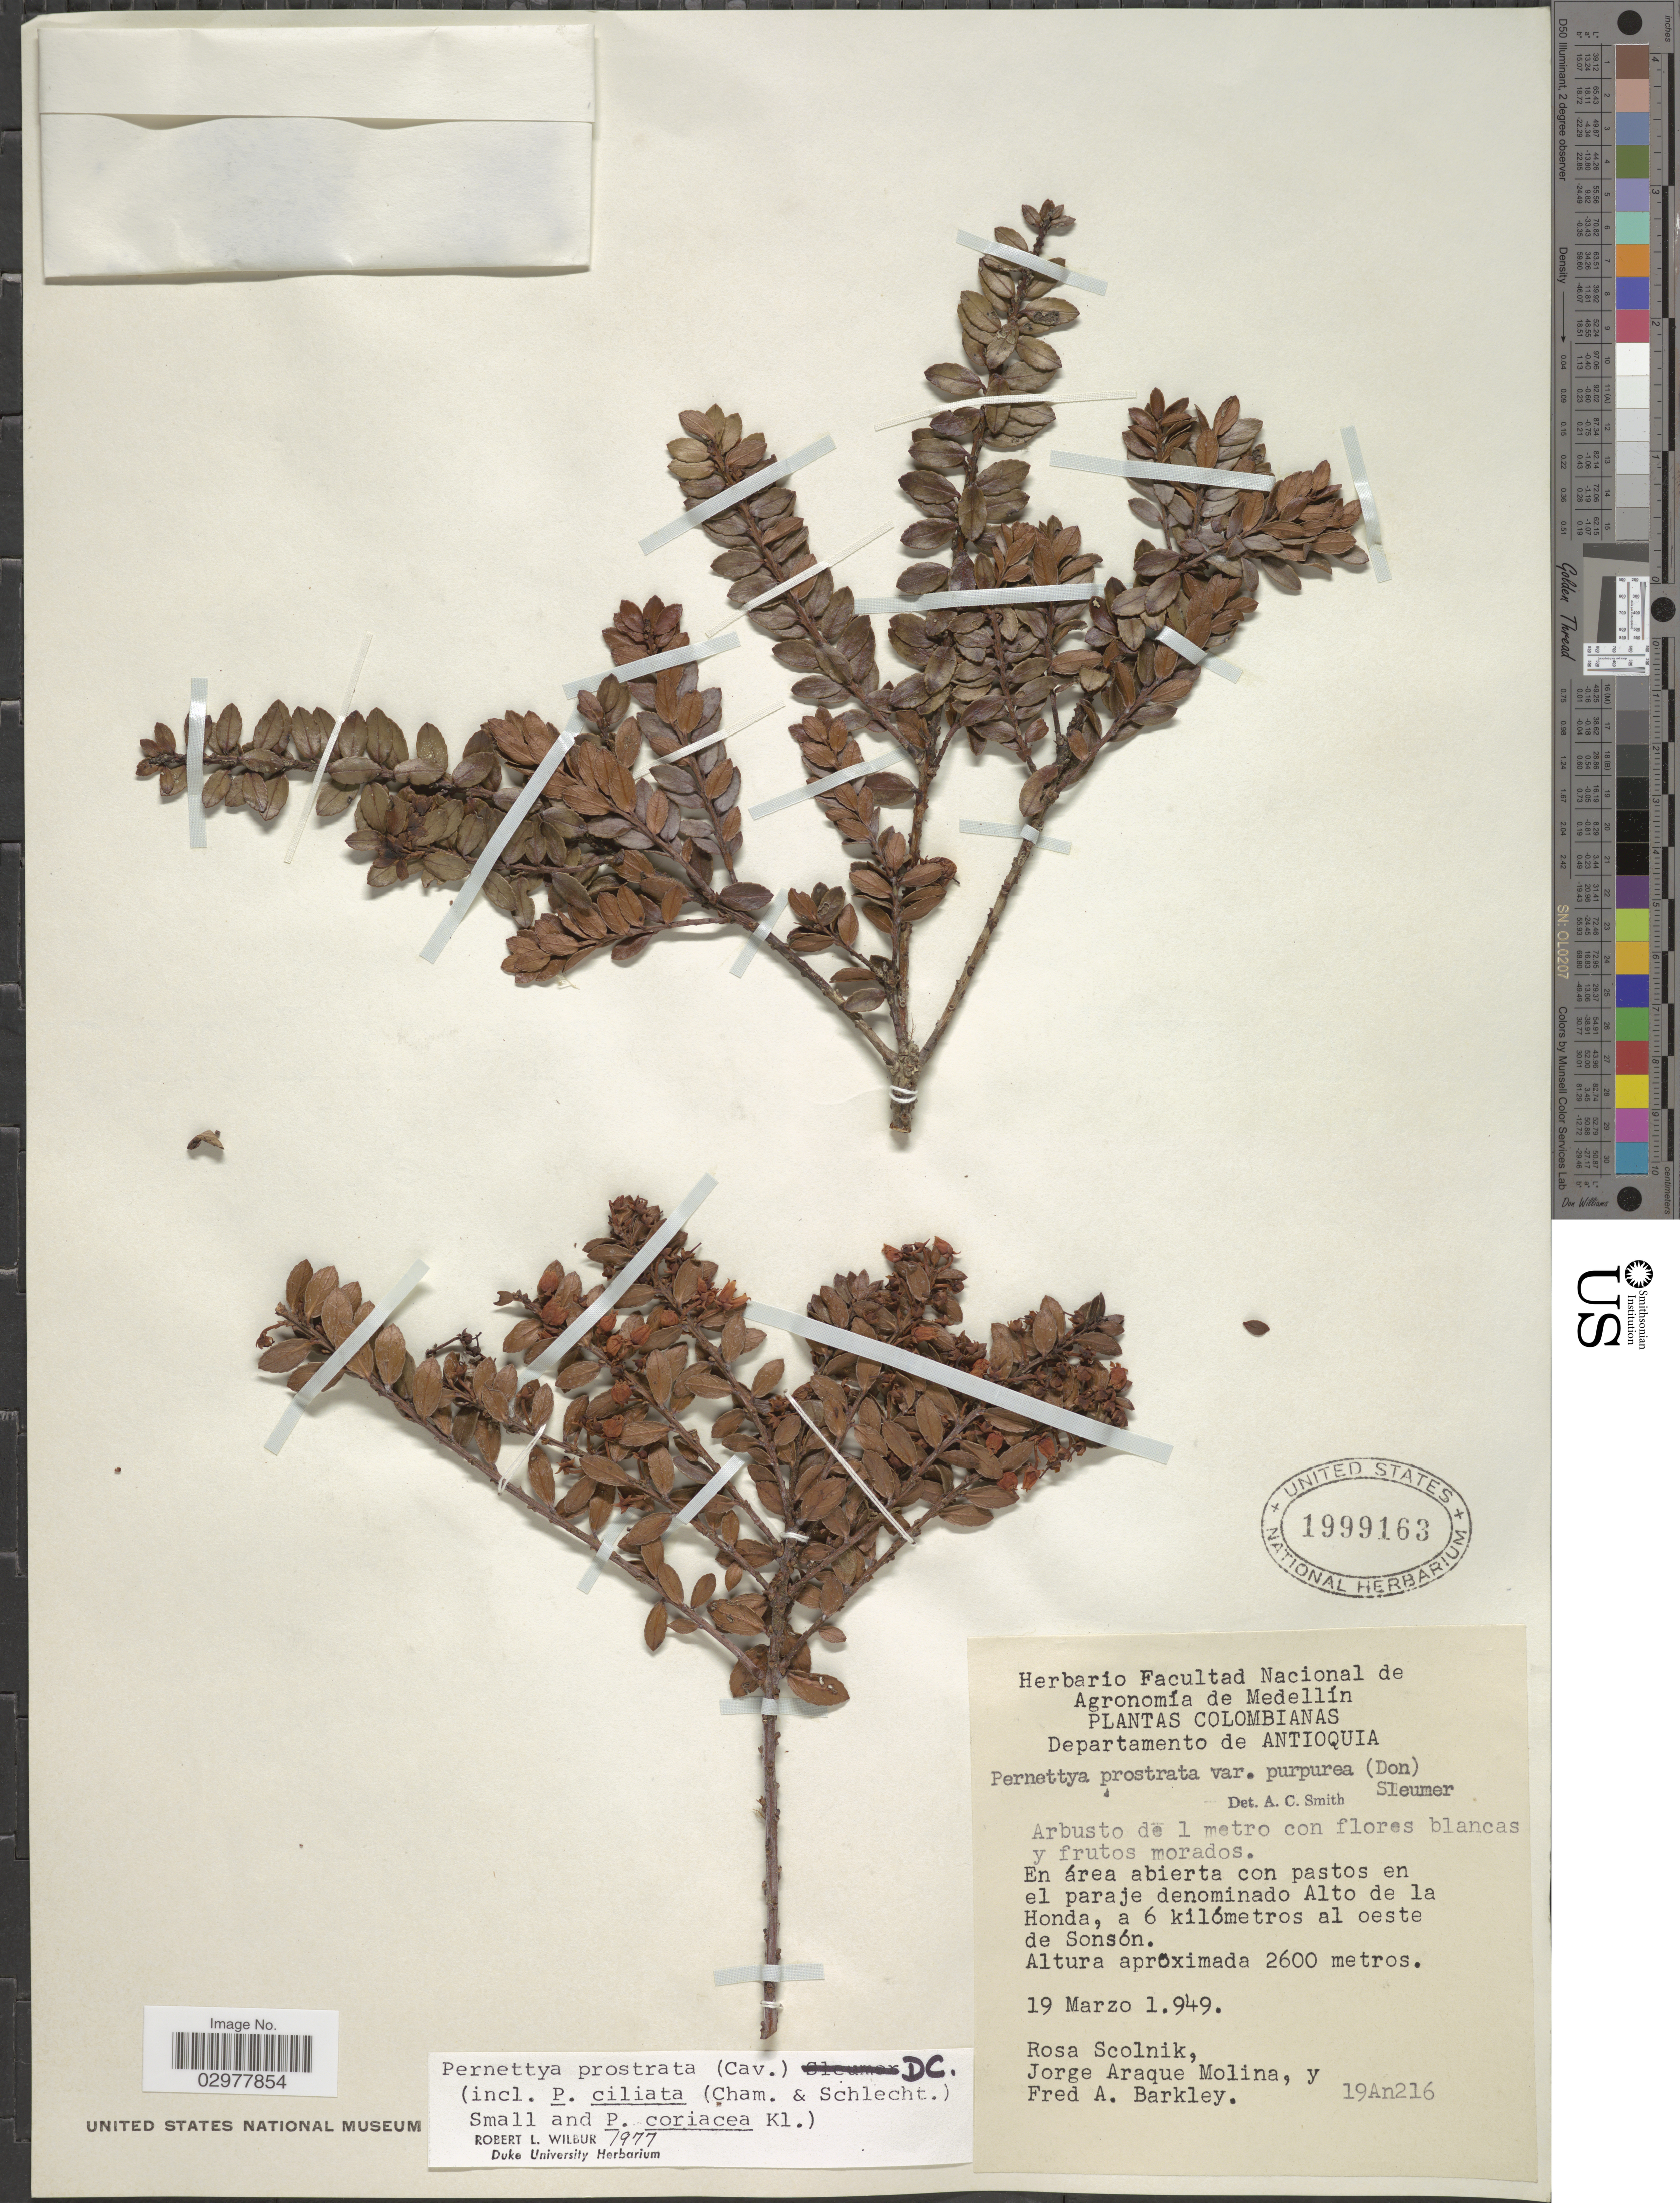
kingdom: Plantae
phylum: Tracheophyta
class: Magnoliopsida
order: Ericales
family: Ericaceae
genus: Pernettya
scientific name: Pernettya prostrata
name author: (Cav.) DC.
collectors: R. Scolnik, J. Araque Molina & F. A. Barkley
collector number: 19An216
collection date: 1949-03-19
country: Colombia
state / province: Antioquia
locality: Departamento de Antioquia. En el paraje denominado Alto de la Honda, a 6 kilómetros al oeste de Sonsón.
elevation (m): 2600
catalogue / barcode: US 1999163